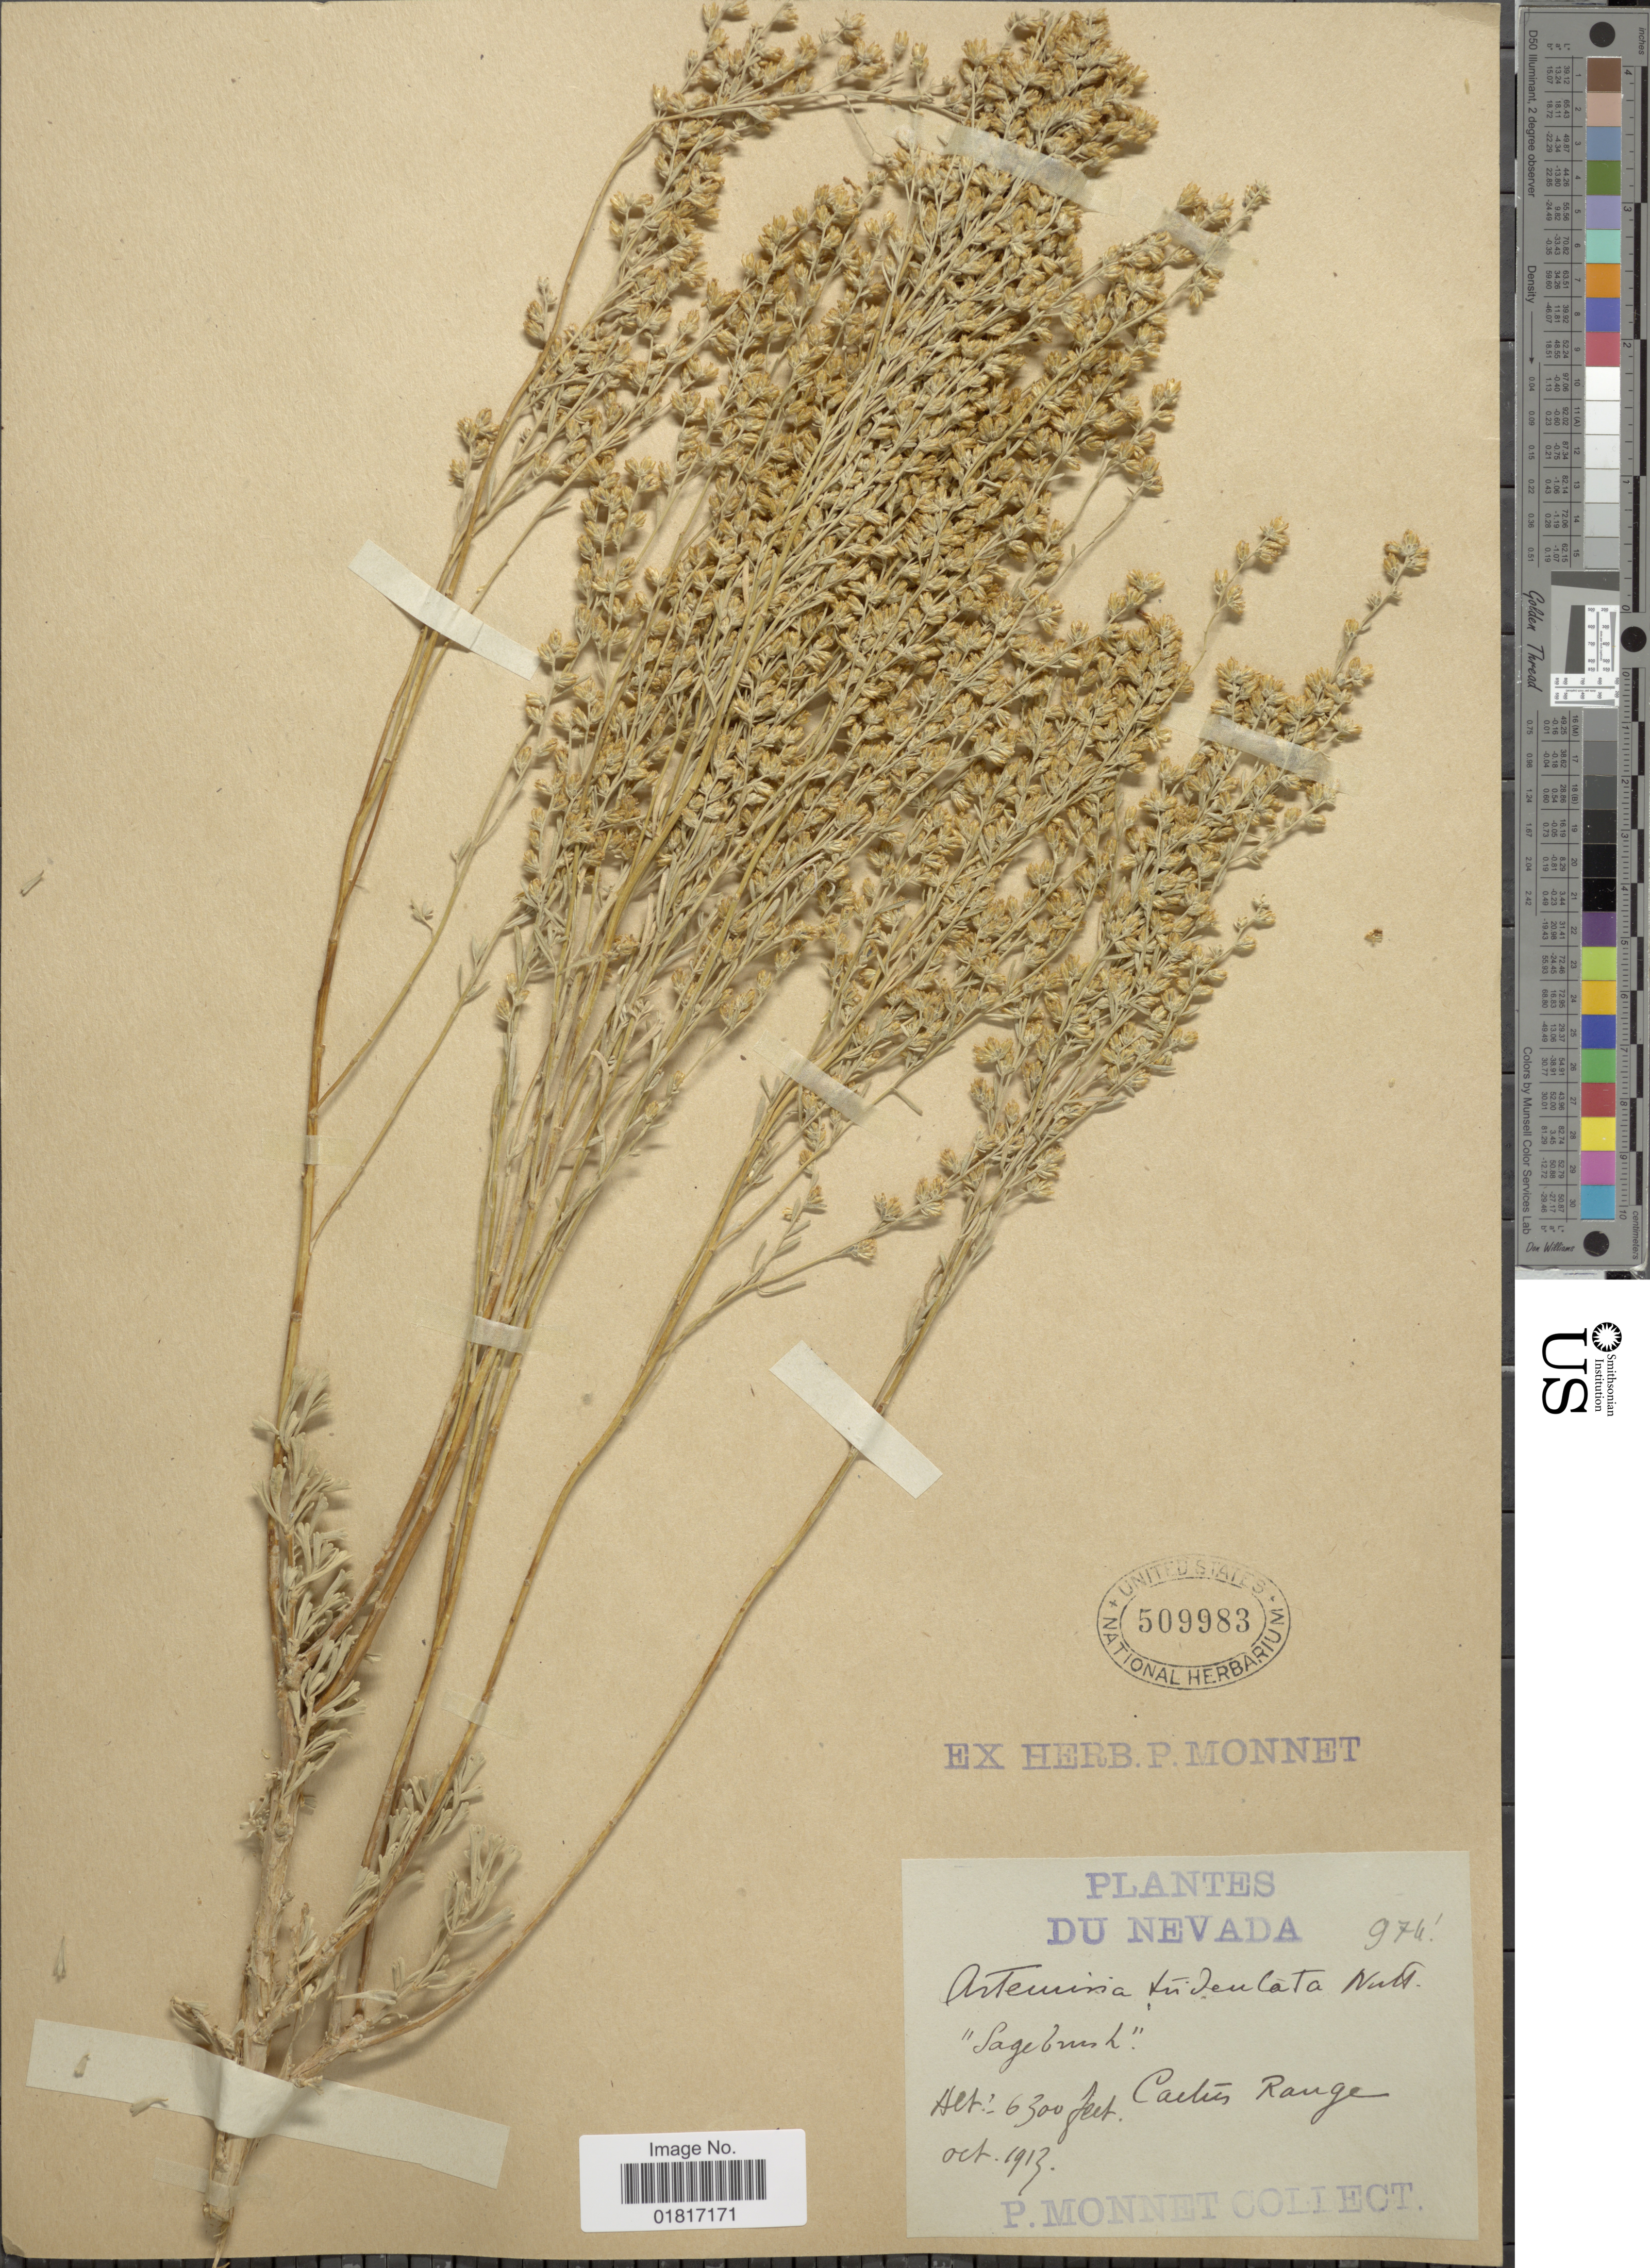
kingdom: Plantae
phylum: Tracheophyta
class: Magnoliopsida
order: Asterales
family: Asteraceae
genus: Artemisia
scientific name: Artemisia tridentata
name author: Nutt.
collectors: P. Monnet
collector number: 974*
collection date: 1913-10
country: United States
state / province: Nevada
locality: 'Sagebrush', Cactus Range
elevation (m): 1920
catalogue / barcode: US 509983